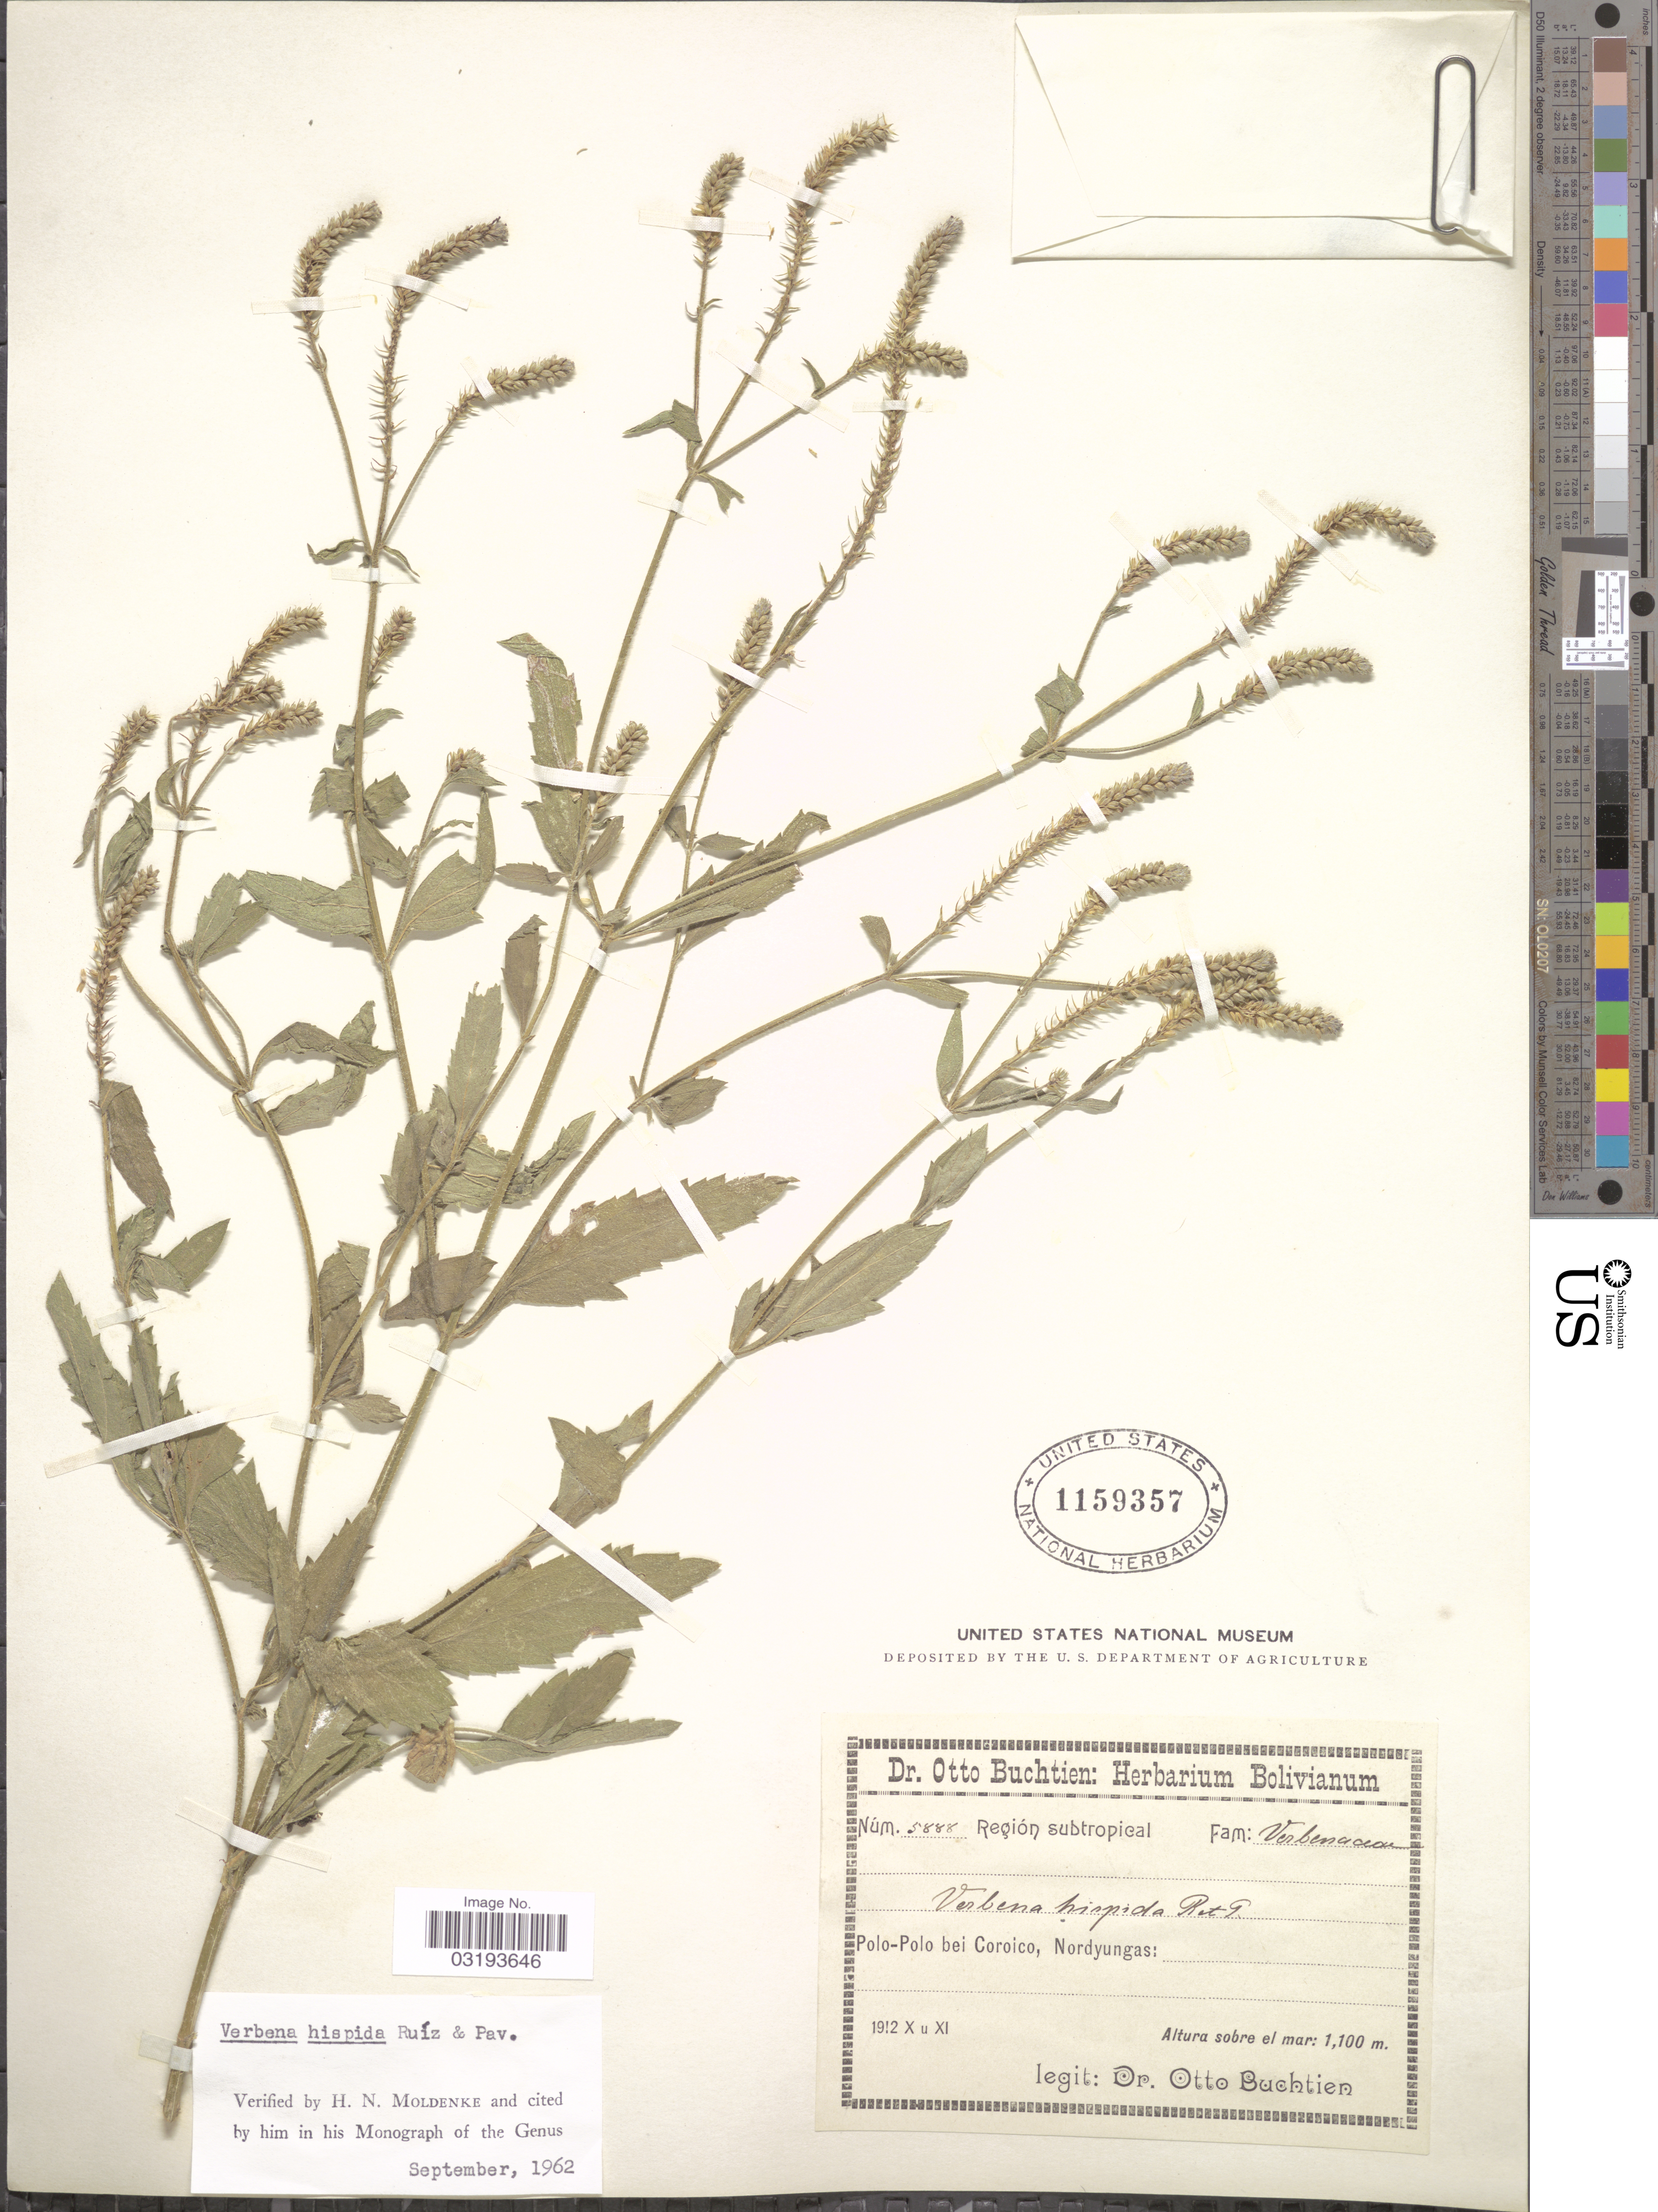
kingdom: Plantae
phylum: Tracheophyta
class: Magnoliopsida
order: Lamiales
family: Verbenaceae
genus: Verbena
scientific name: Verbena hispida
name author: Ruiz & Pav.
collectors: O. Buchtien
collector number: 5888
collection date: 1912-10/1912-11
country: Bolivia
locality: Polo-Polo bei Coroico, Nordyungas.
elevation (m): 1100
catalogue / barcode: US 1159357